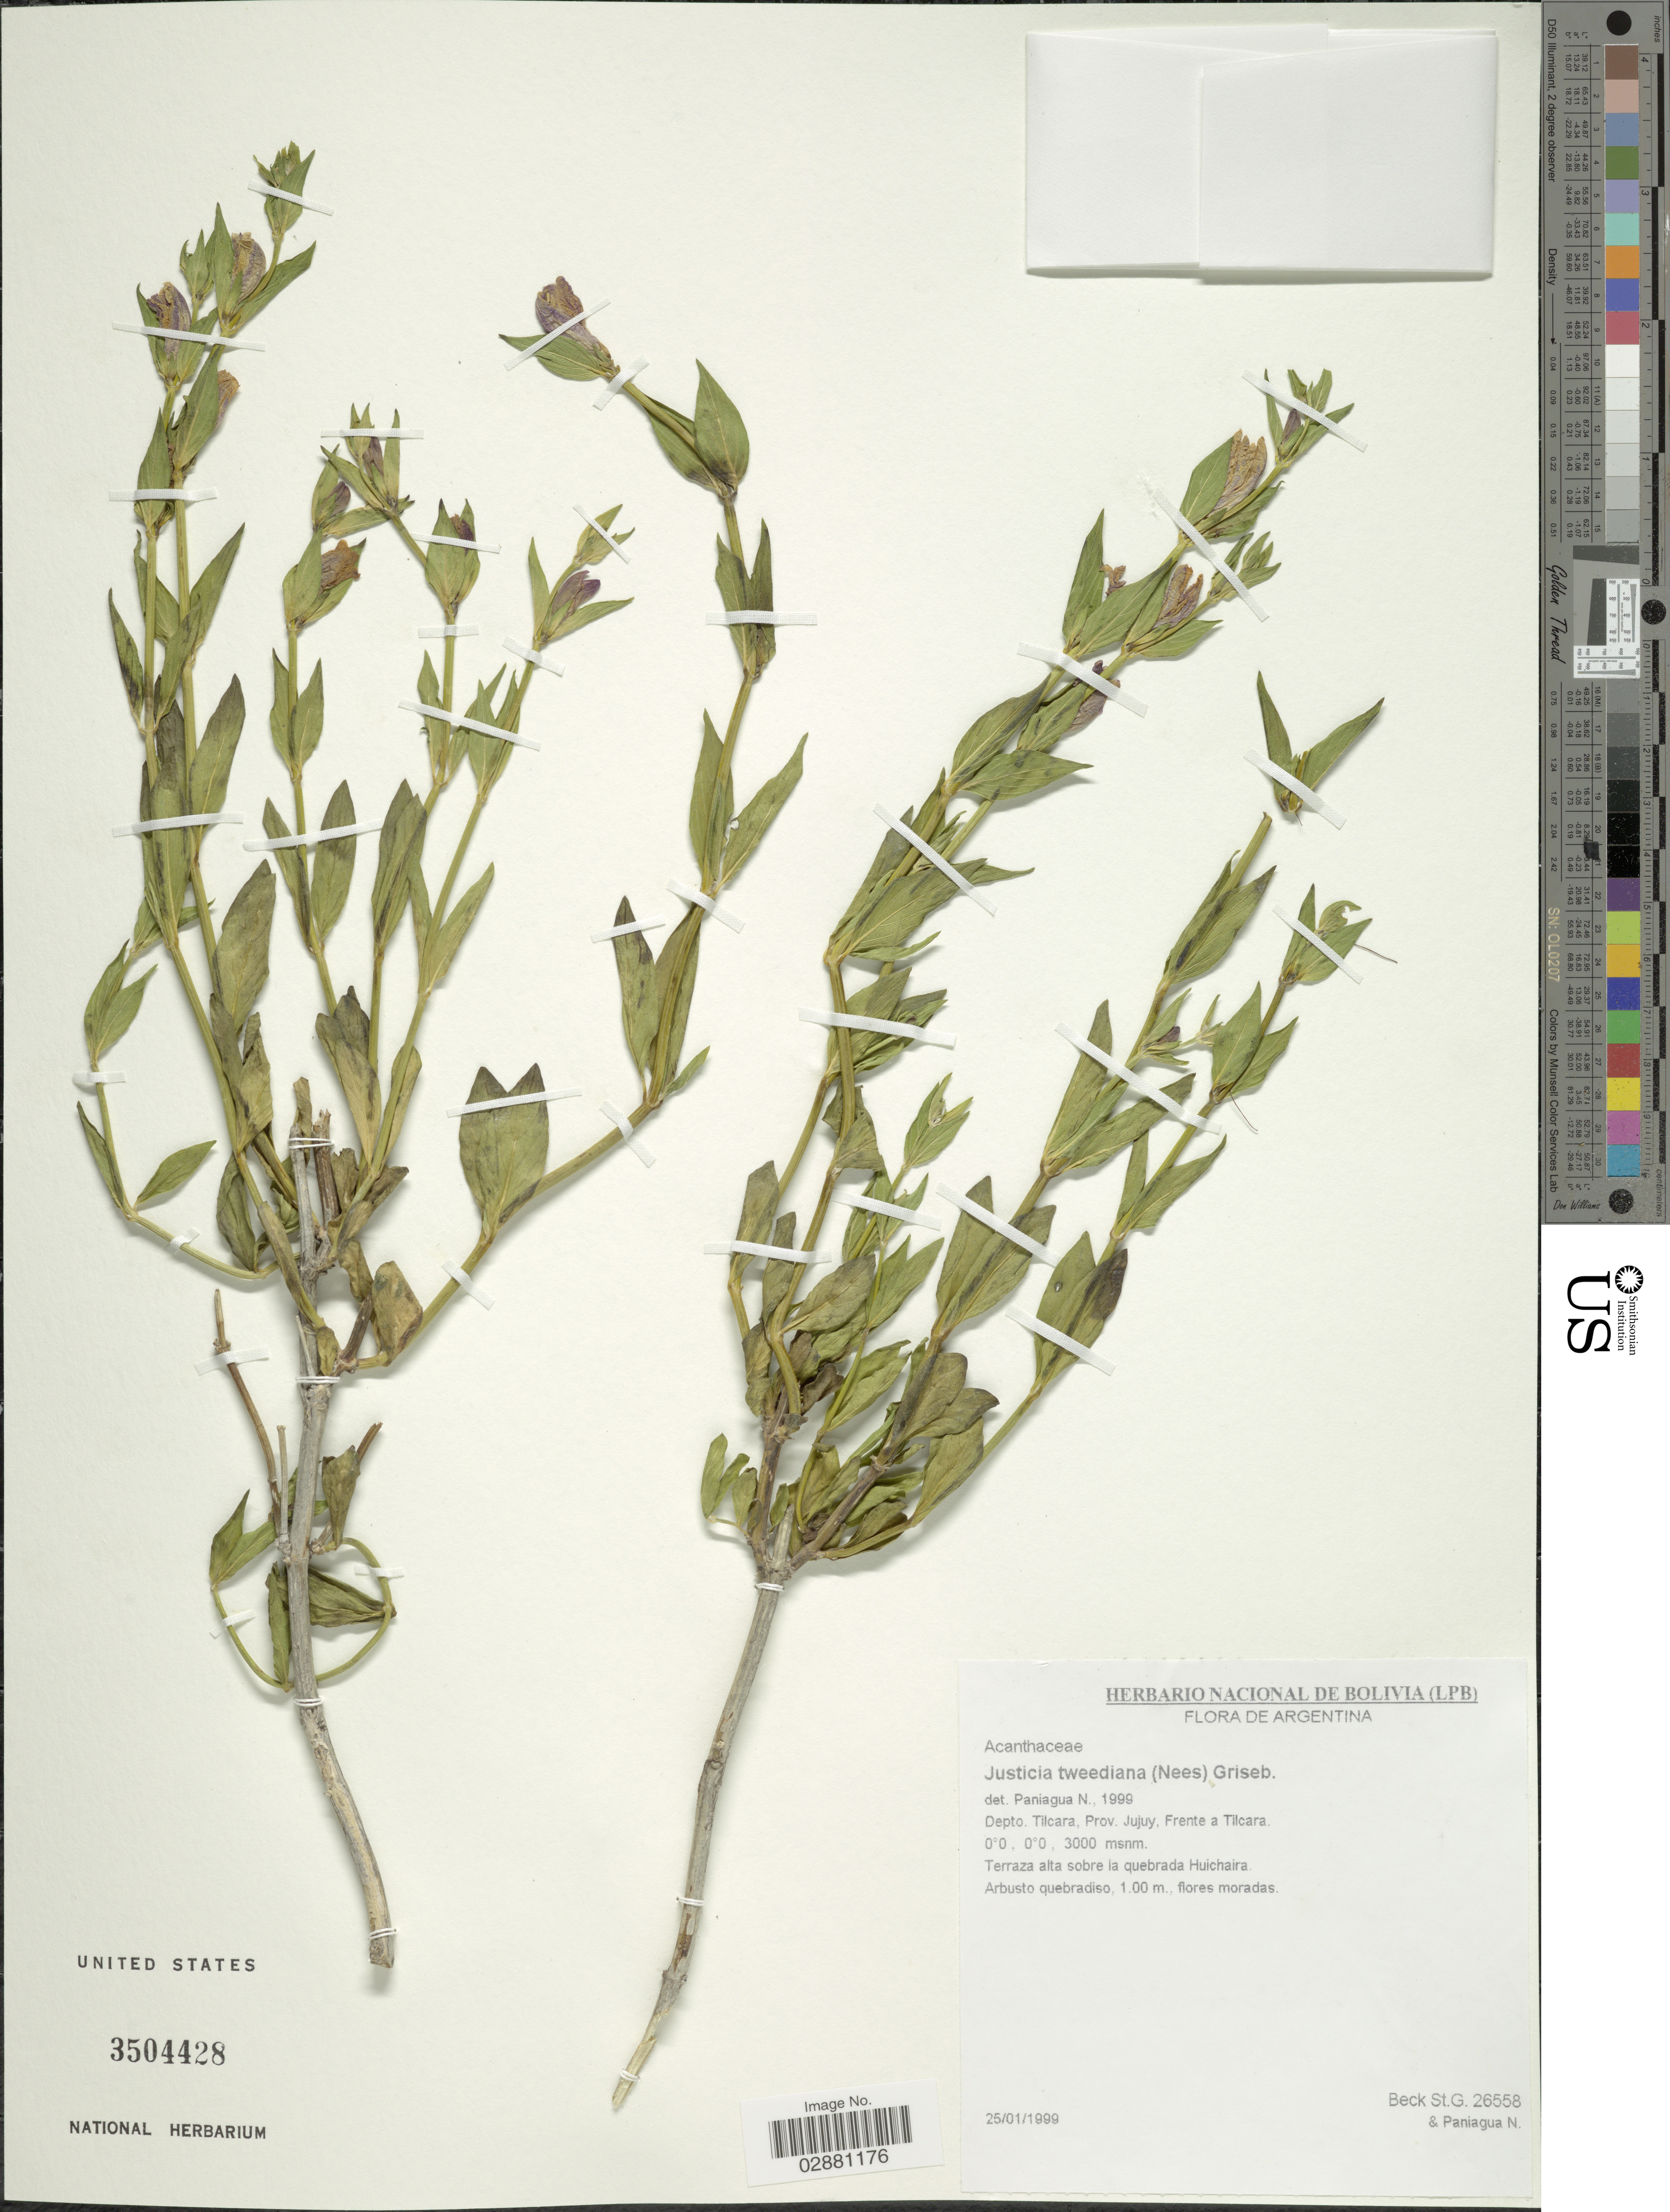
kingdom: Plantae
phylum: Tracheophyta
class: Magnoliopsida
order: Lamiales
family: Acanthaceae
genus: Justicia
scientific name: Justicia tweediana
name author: (Nees) Griseb.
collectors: S. G. Beck & N. Paniagua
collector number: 26558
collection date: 1999-01-25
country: Argentina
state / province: Jujuy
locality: Depto. Tilcara, Prov. Jujuy, Frente a Tilcara.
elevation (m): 3000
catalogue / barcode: US 3504428